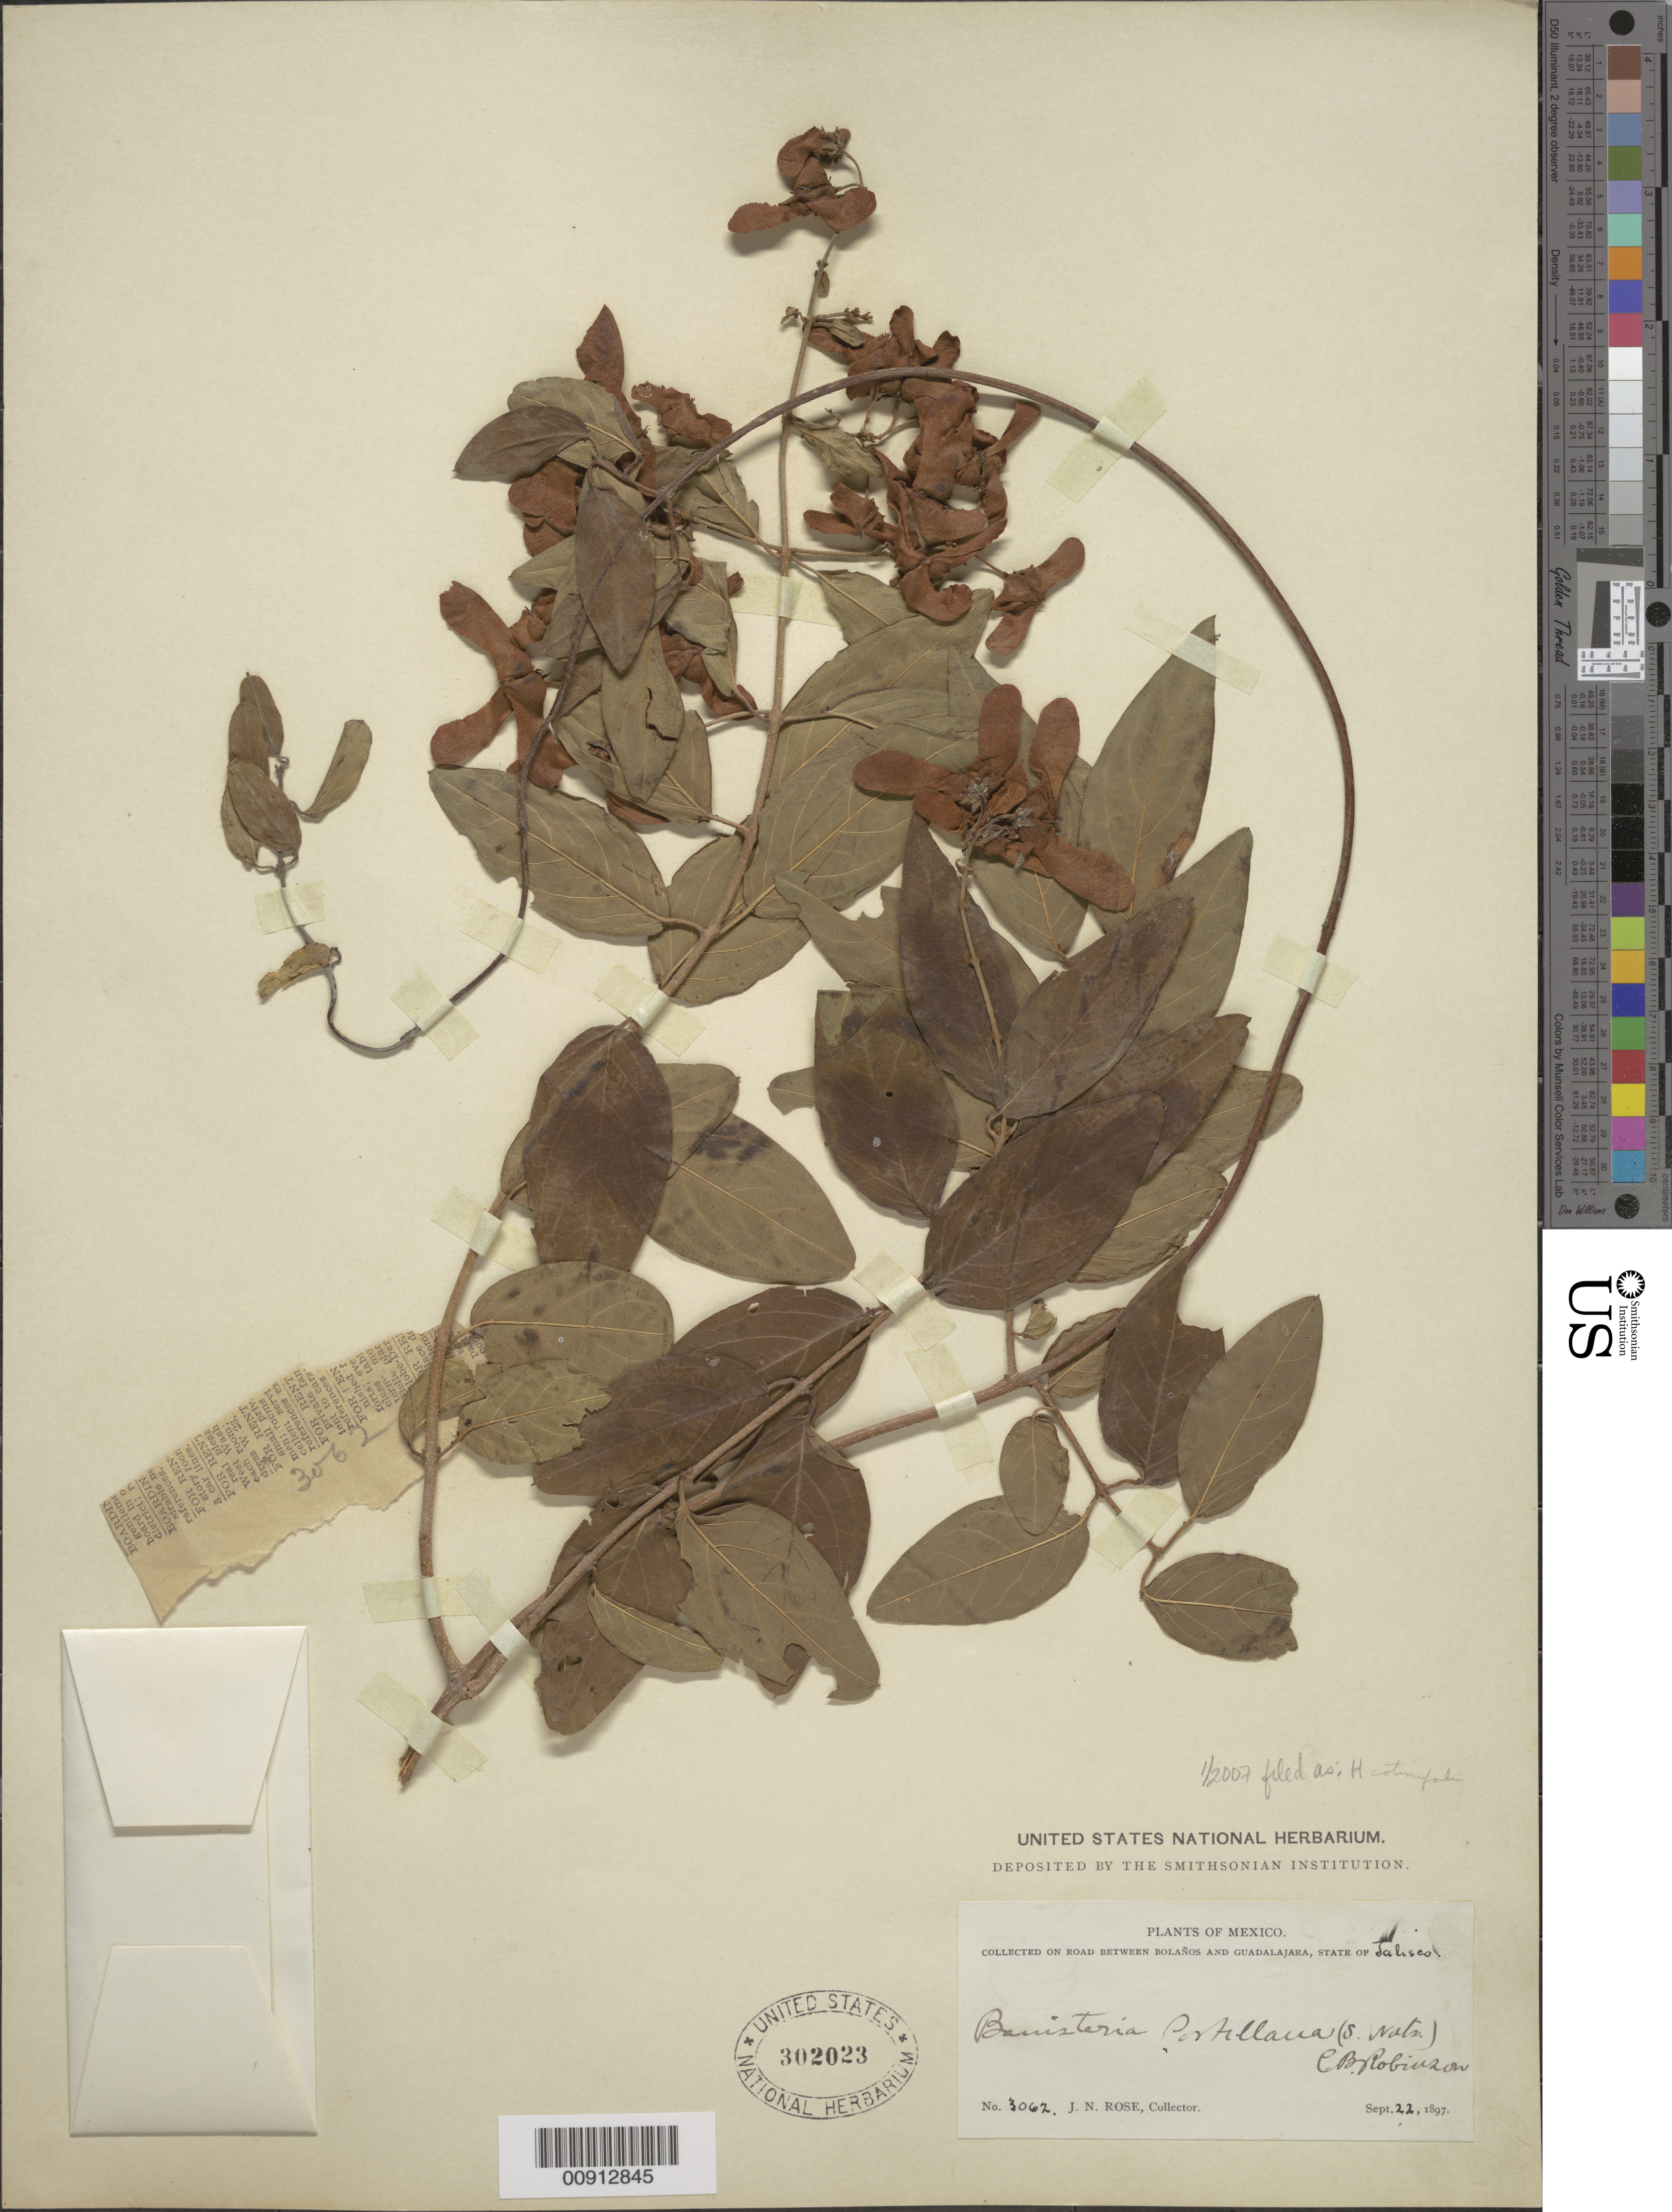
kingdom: Plantae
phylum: Tracheophyta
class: Magnoliopsida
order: Malpighiales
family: Malpighiaceae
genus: Heteropterys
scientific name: Heteropterys cotinifolia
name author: A. Juss.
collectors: J. N. Rose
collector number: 3062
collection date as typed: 22 Sep 1897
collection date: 1897-09-22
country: Mexico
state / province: Jalisco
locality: Road between Bolaños and Guadalajara, State of Jalisco.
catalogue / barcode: US 302023